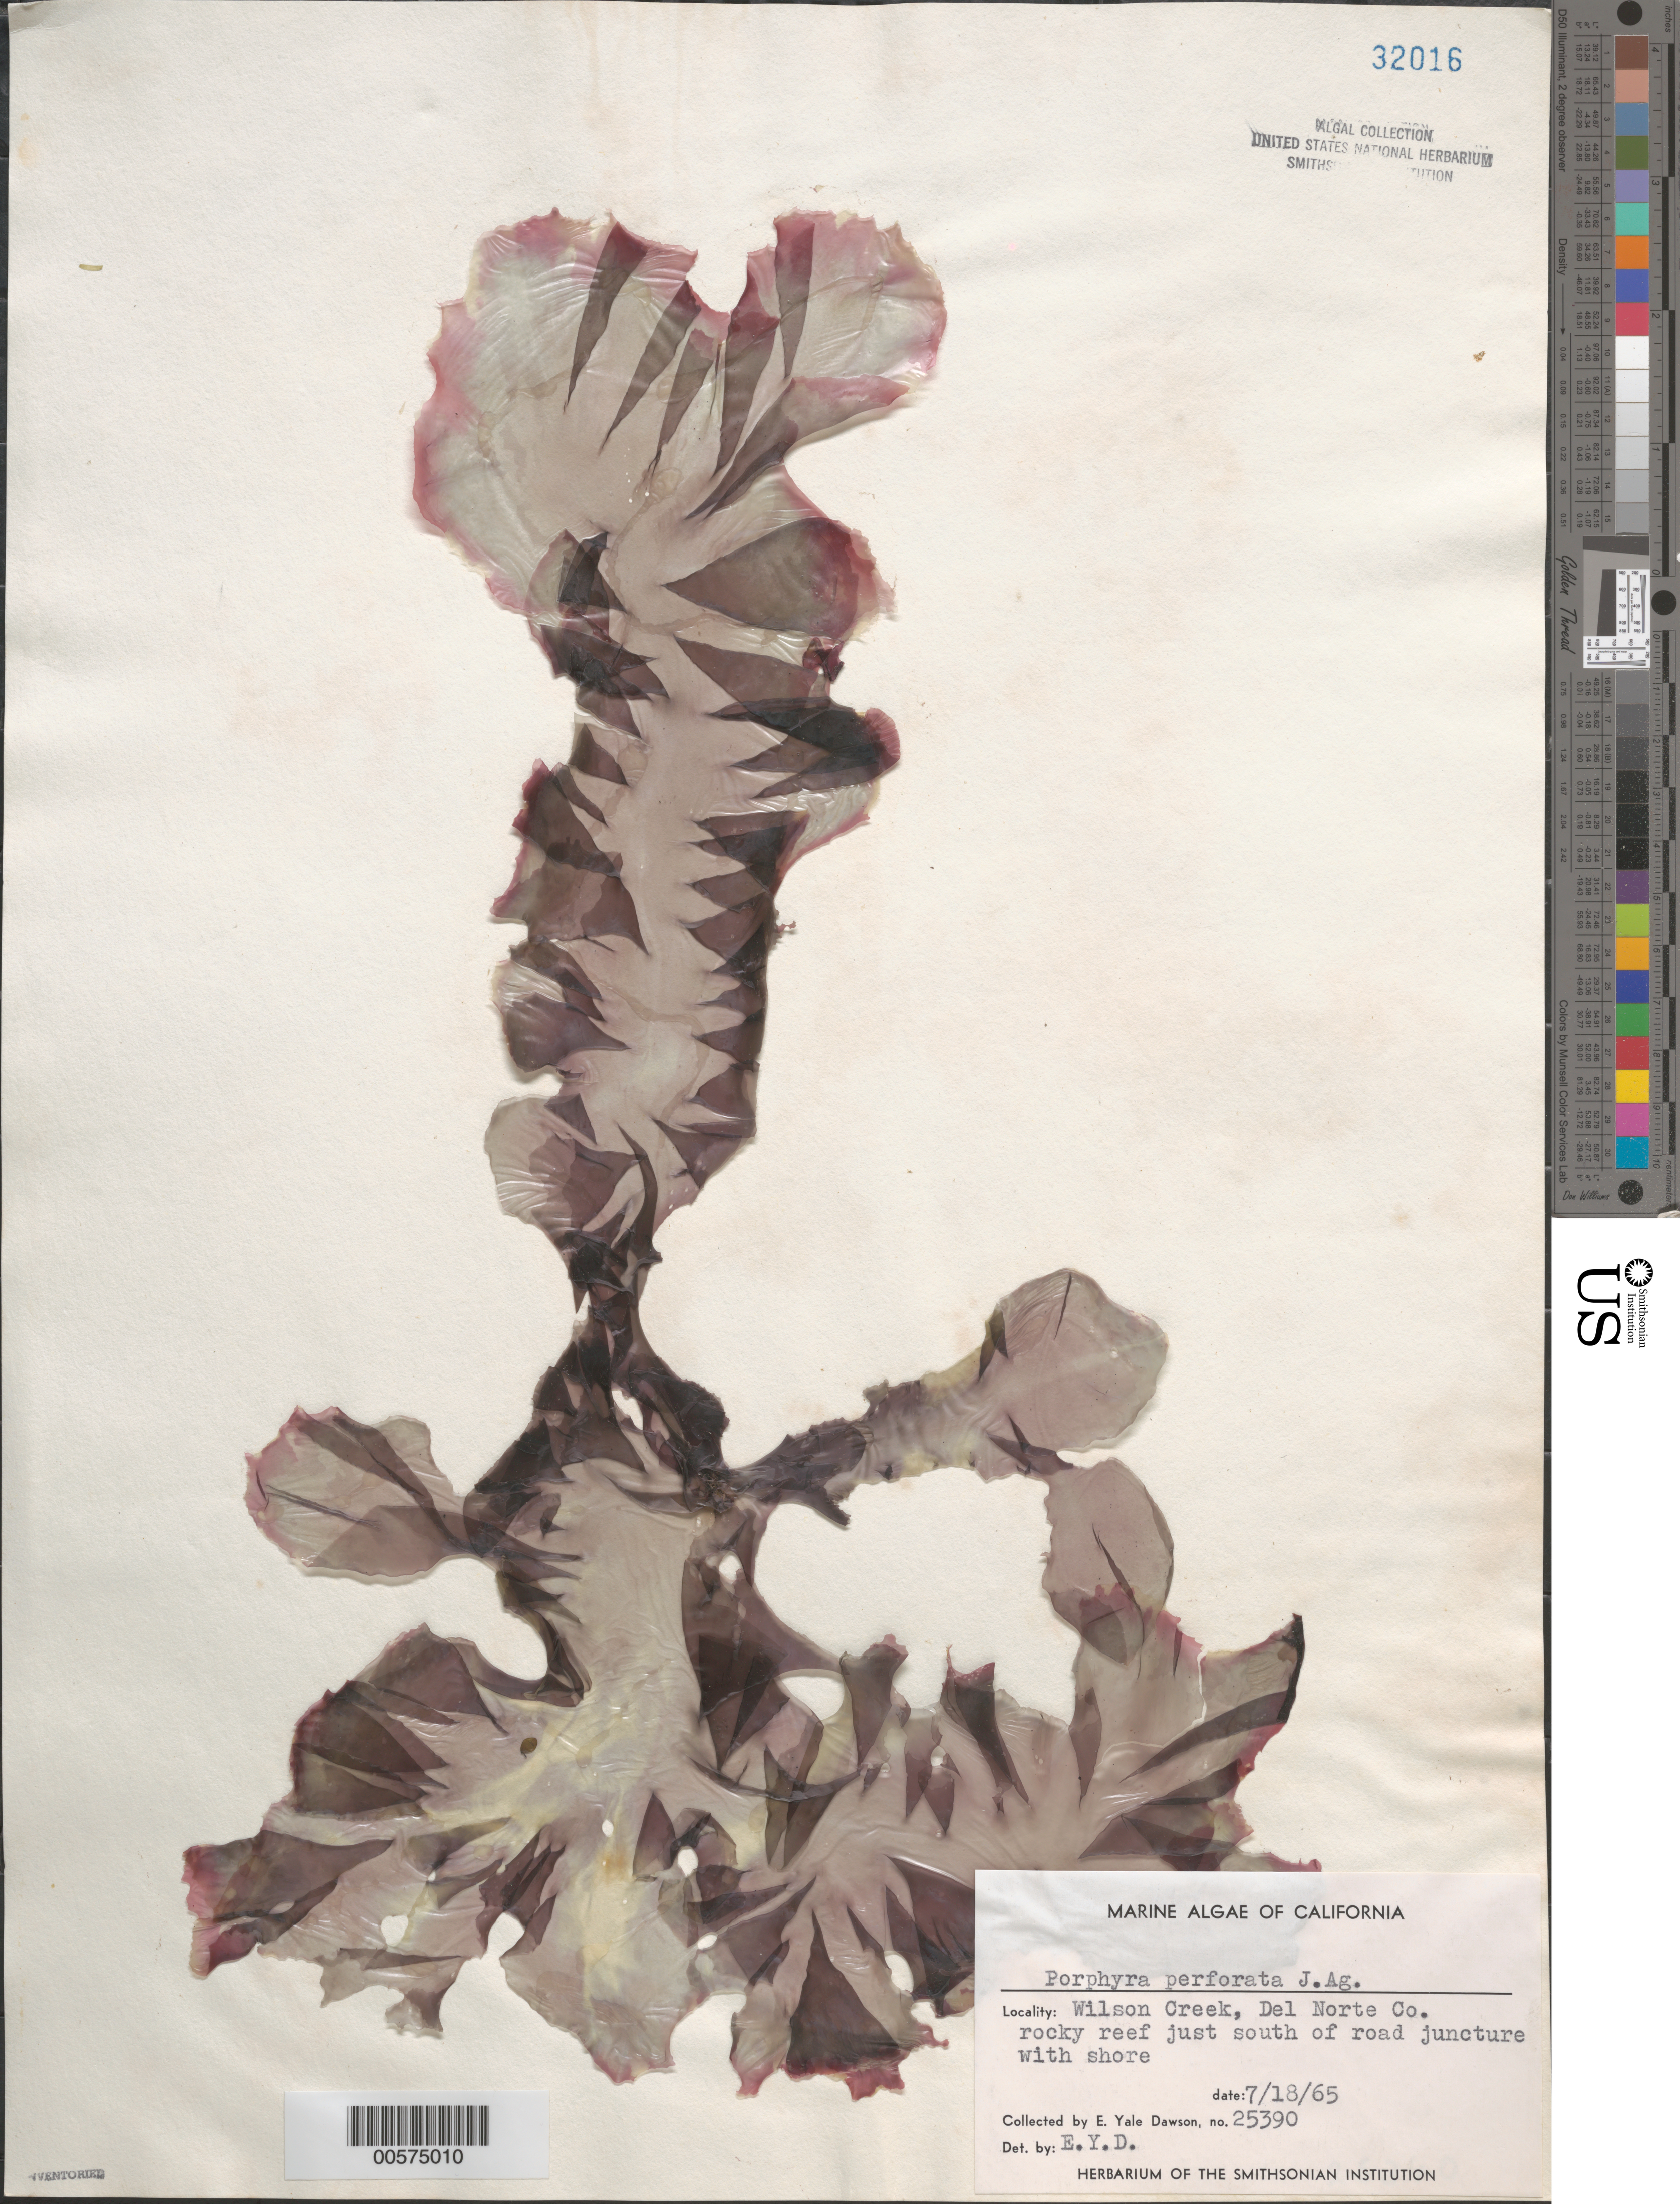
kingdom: Plantae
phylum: Rhodophyta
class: Bangiophyceae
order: Bangiales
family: Bangiaceae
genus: Pyropia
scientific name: Pyropia perforata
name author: (J. Agardh) S.C. Lindstrom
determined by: Algae name updating Project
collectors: E. Y. Dawson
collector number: EYD 25390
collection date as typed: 18 Jul 1965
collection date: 1965-07-18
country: United States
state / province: California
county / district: Del Norte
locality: Wilson Creek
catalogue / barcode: US 32016